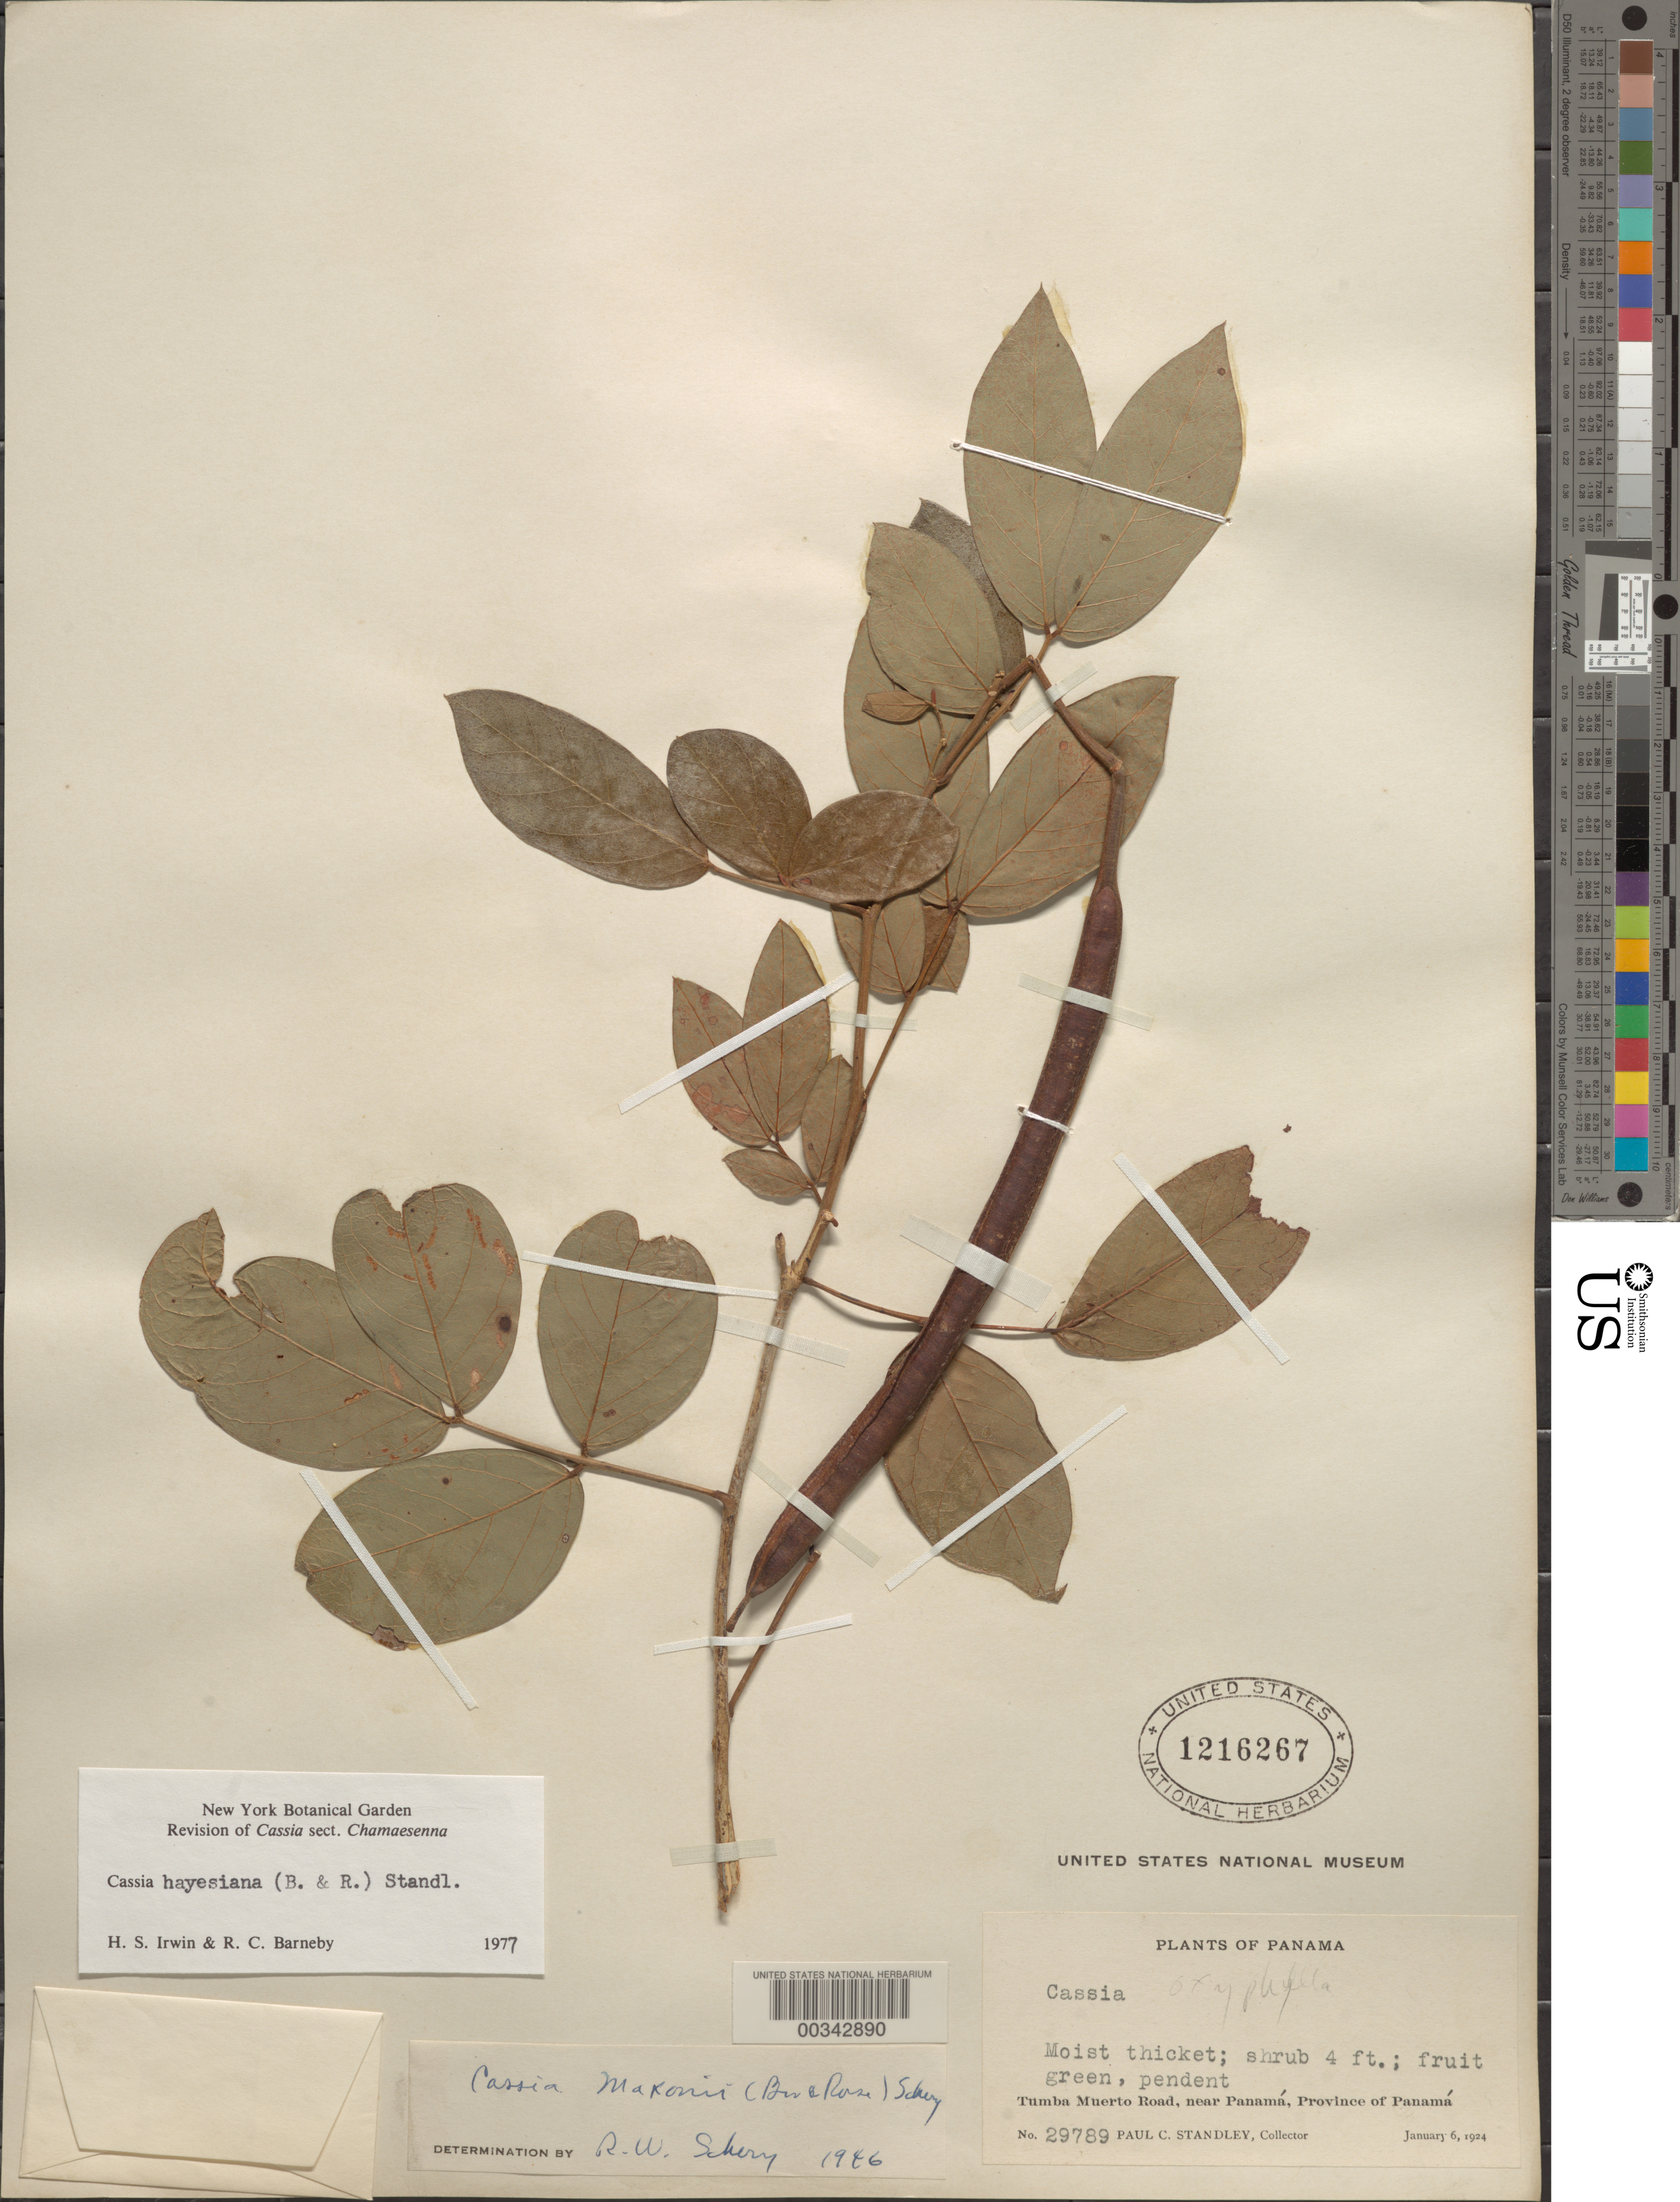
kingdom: Plantae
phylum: Tracheophyta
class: Magnoliopsida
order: Fabales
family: Fabaceae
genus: Senna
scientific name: Senna hayesiana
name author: (Britton & Rose) H.S. Irwin & Barneby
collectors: P. C. Standley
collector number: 29789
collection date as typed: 06 Jan 1924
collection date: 1924-01-06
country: Panama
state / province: Panamá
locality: Tumba Muerto Road, near Panama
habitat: Moist thicket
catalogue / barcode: US 1216267